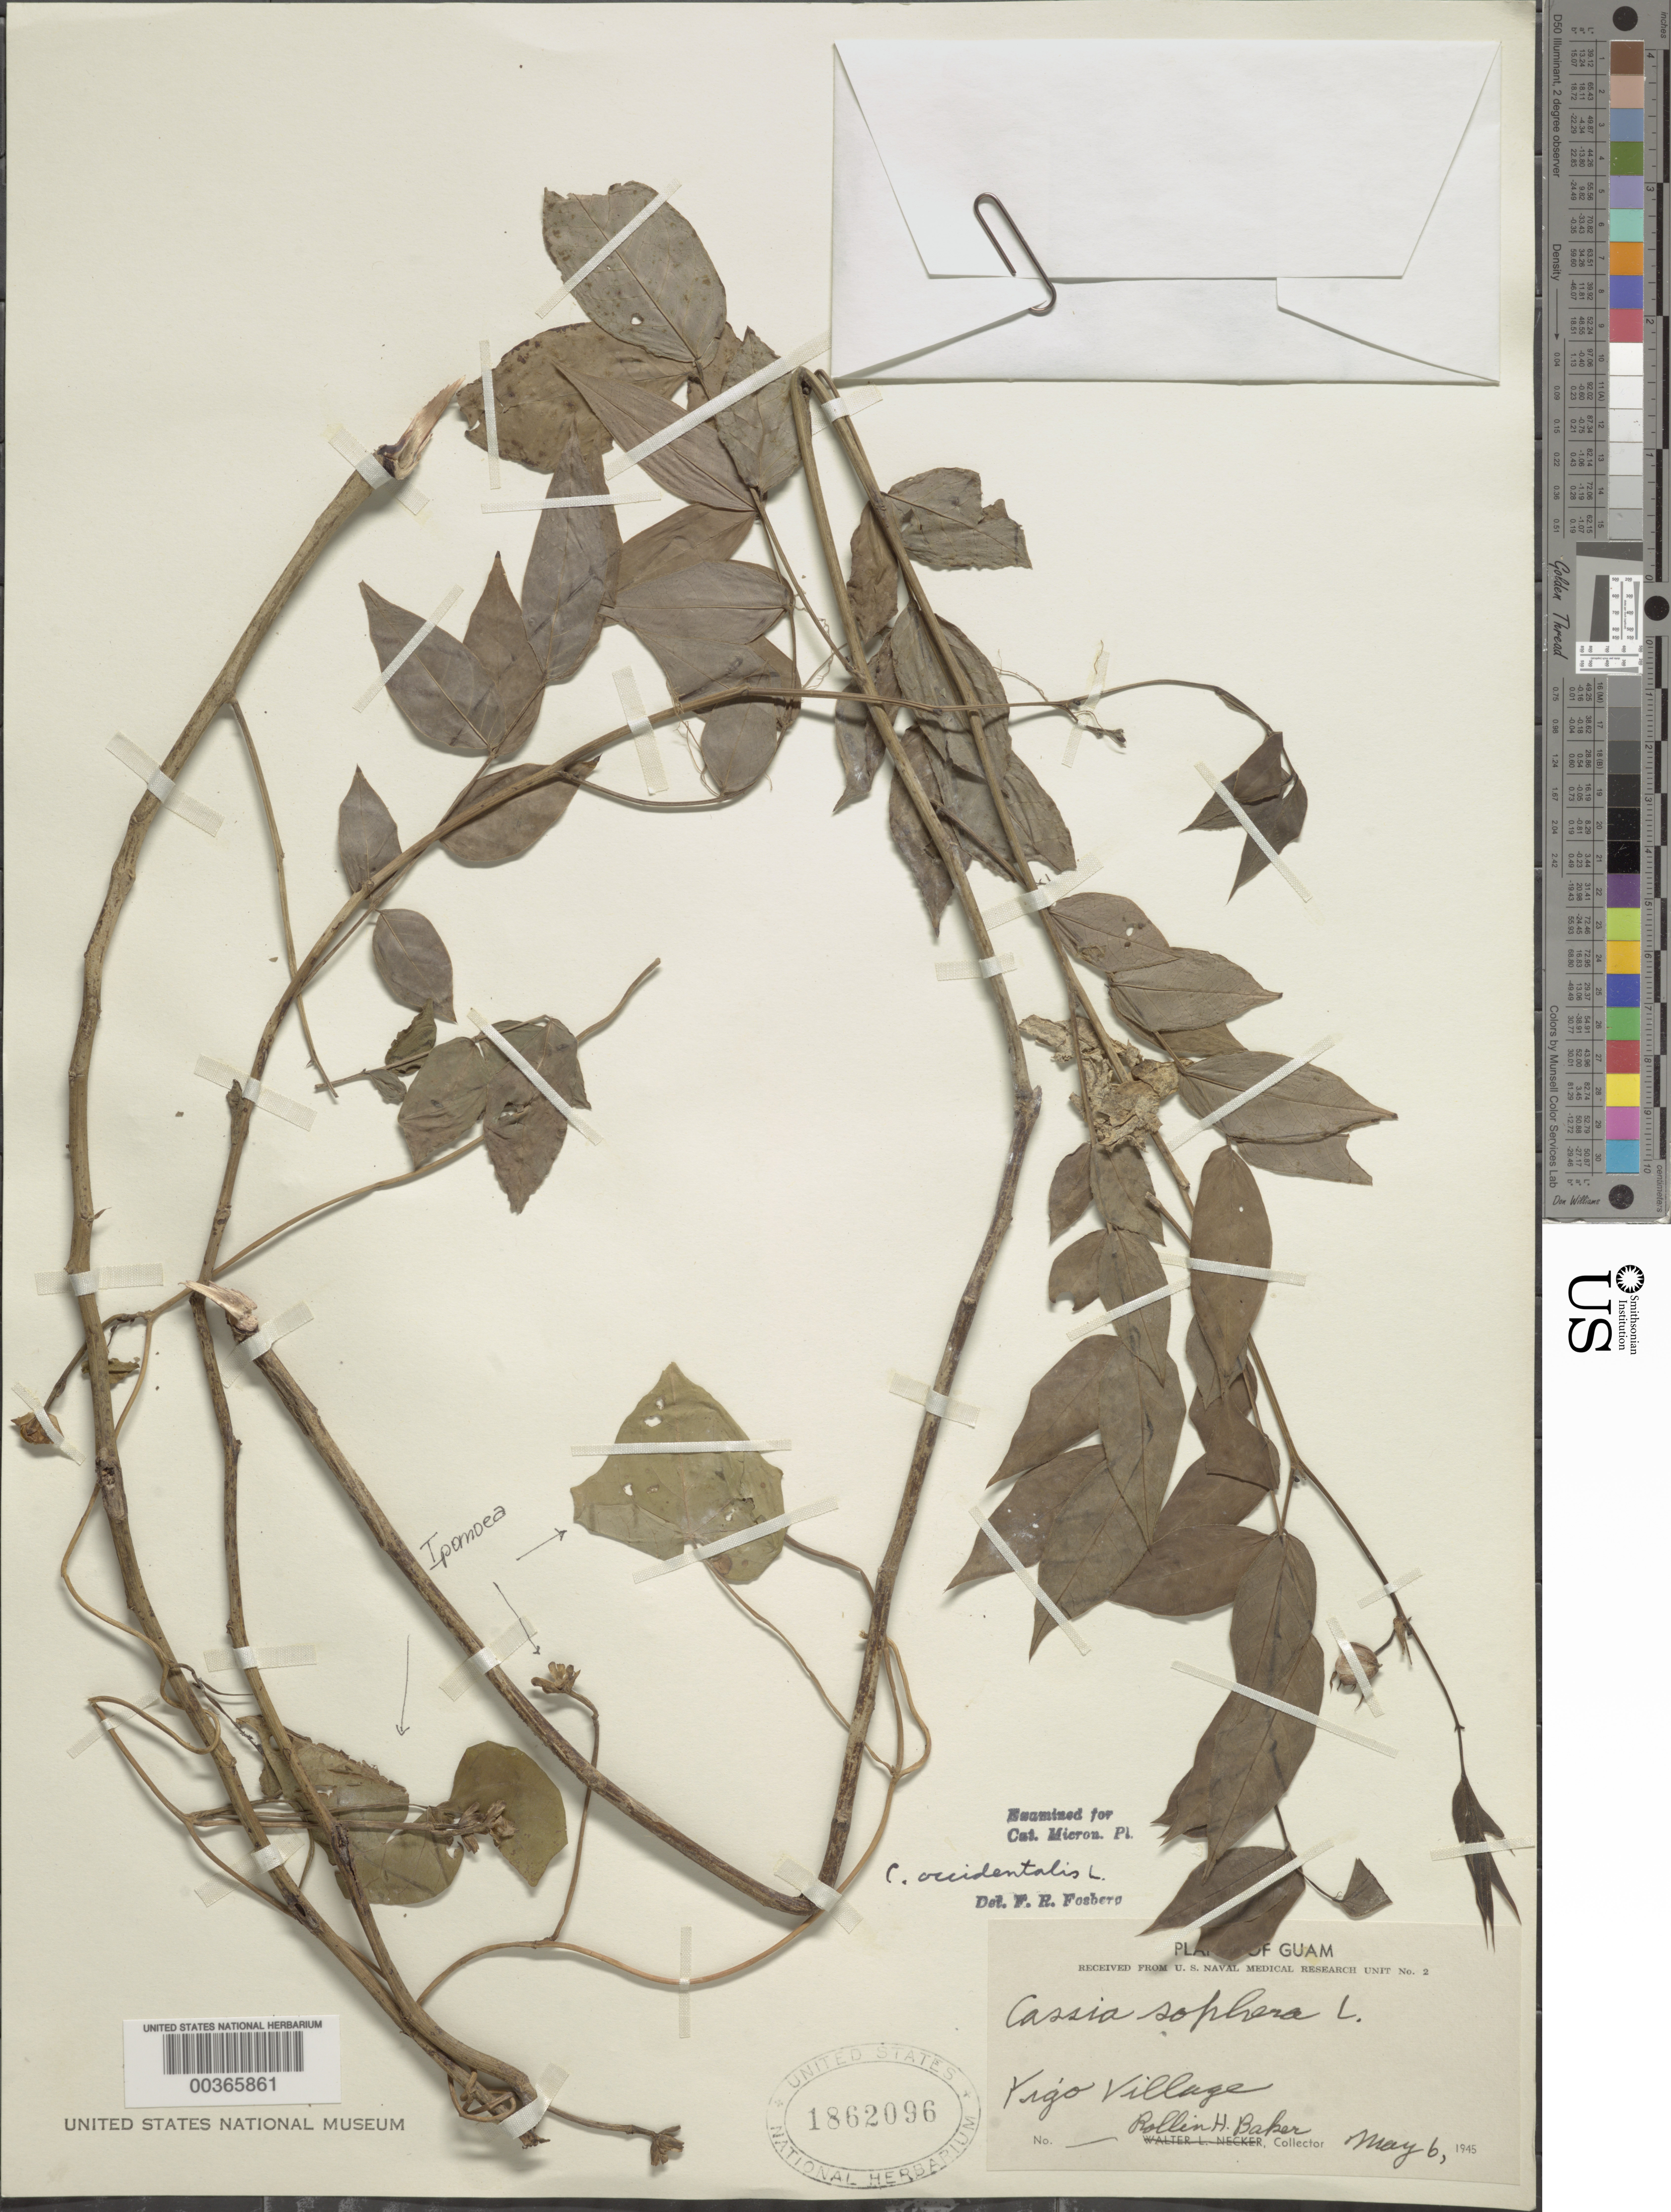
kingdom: Plantae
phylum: Tracheophyta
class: Magnoliopsida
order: Fabales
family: Fabaceae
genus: Senna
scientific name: Senna occidentalis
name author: (L.) Link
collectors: R. H. Baker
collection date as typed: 06 May 1945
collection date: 1945-05-06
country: Guam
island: Guam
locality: Yigo village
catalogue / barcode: US 1862096